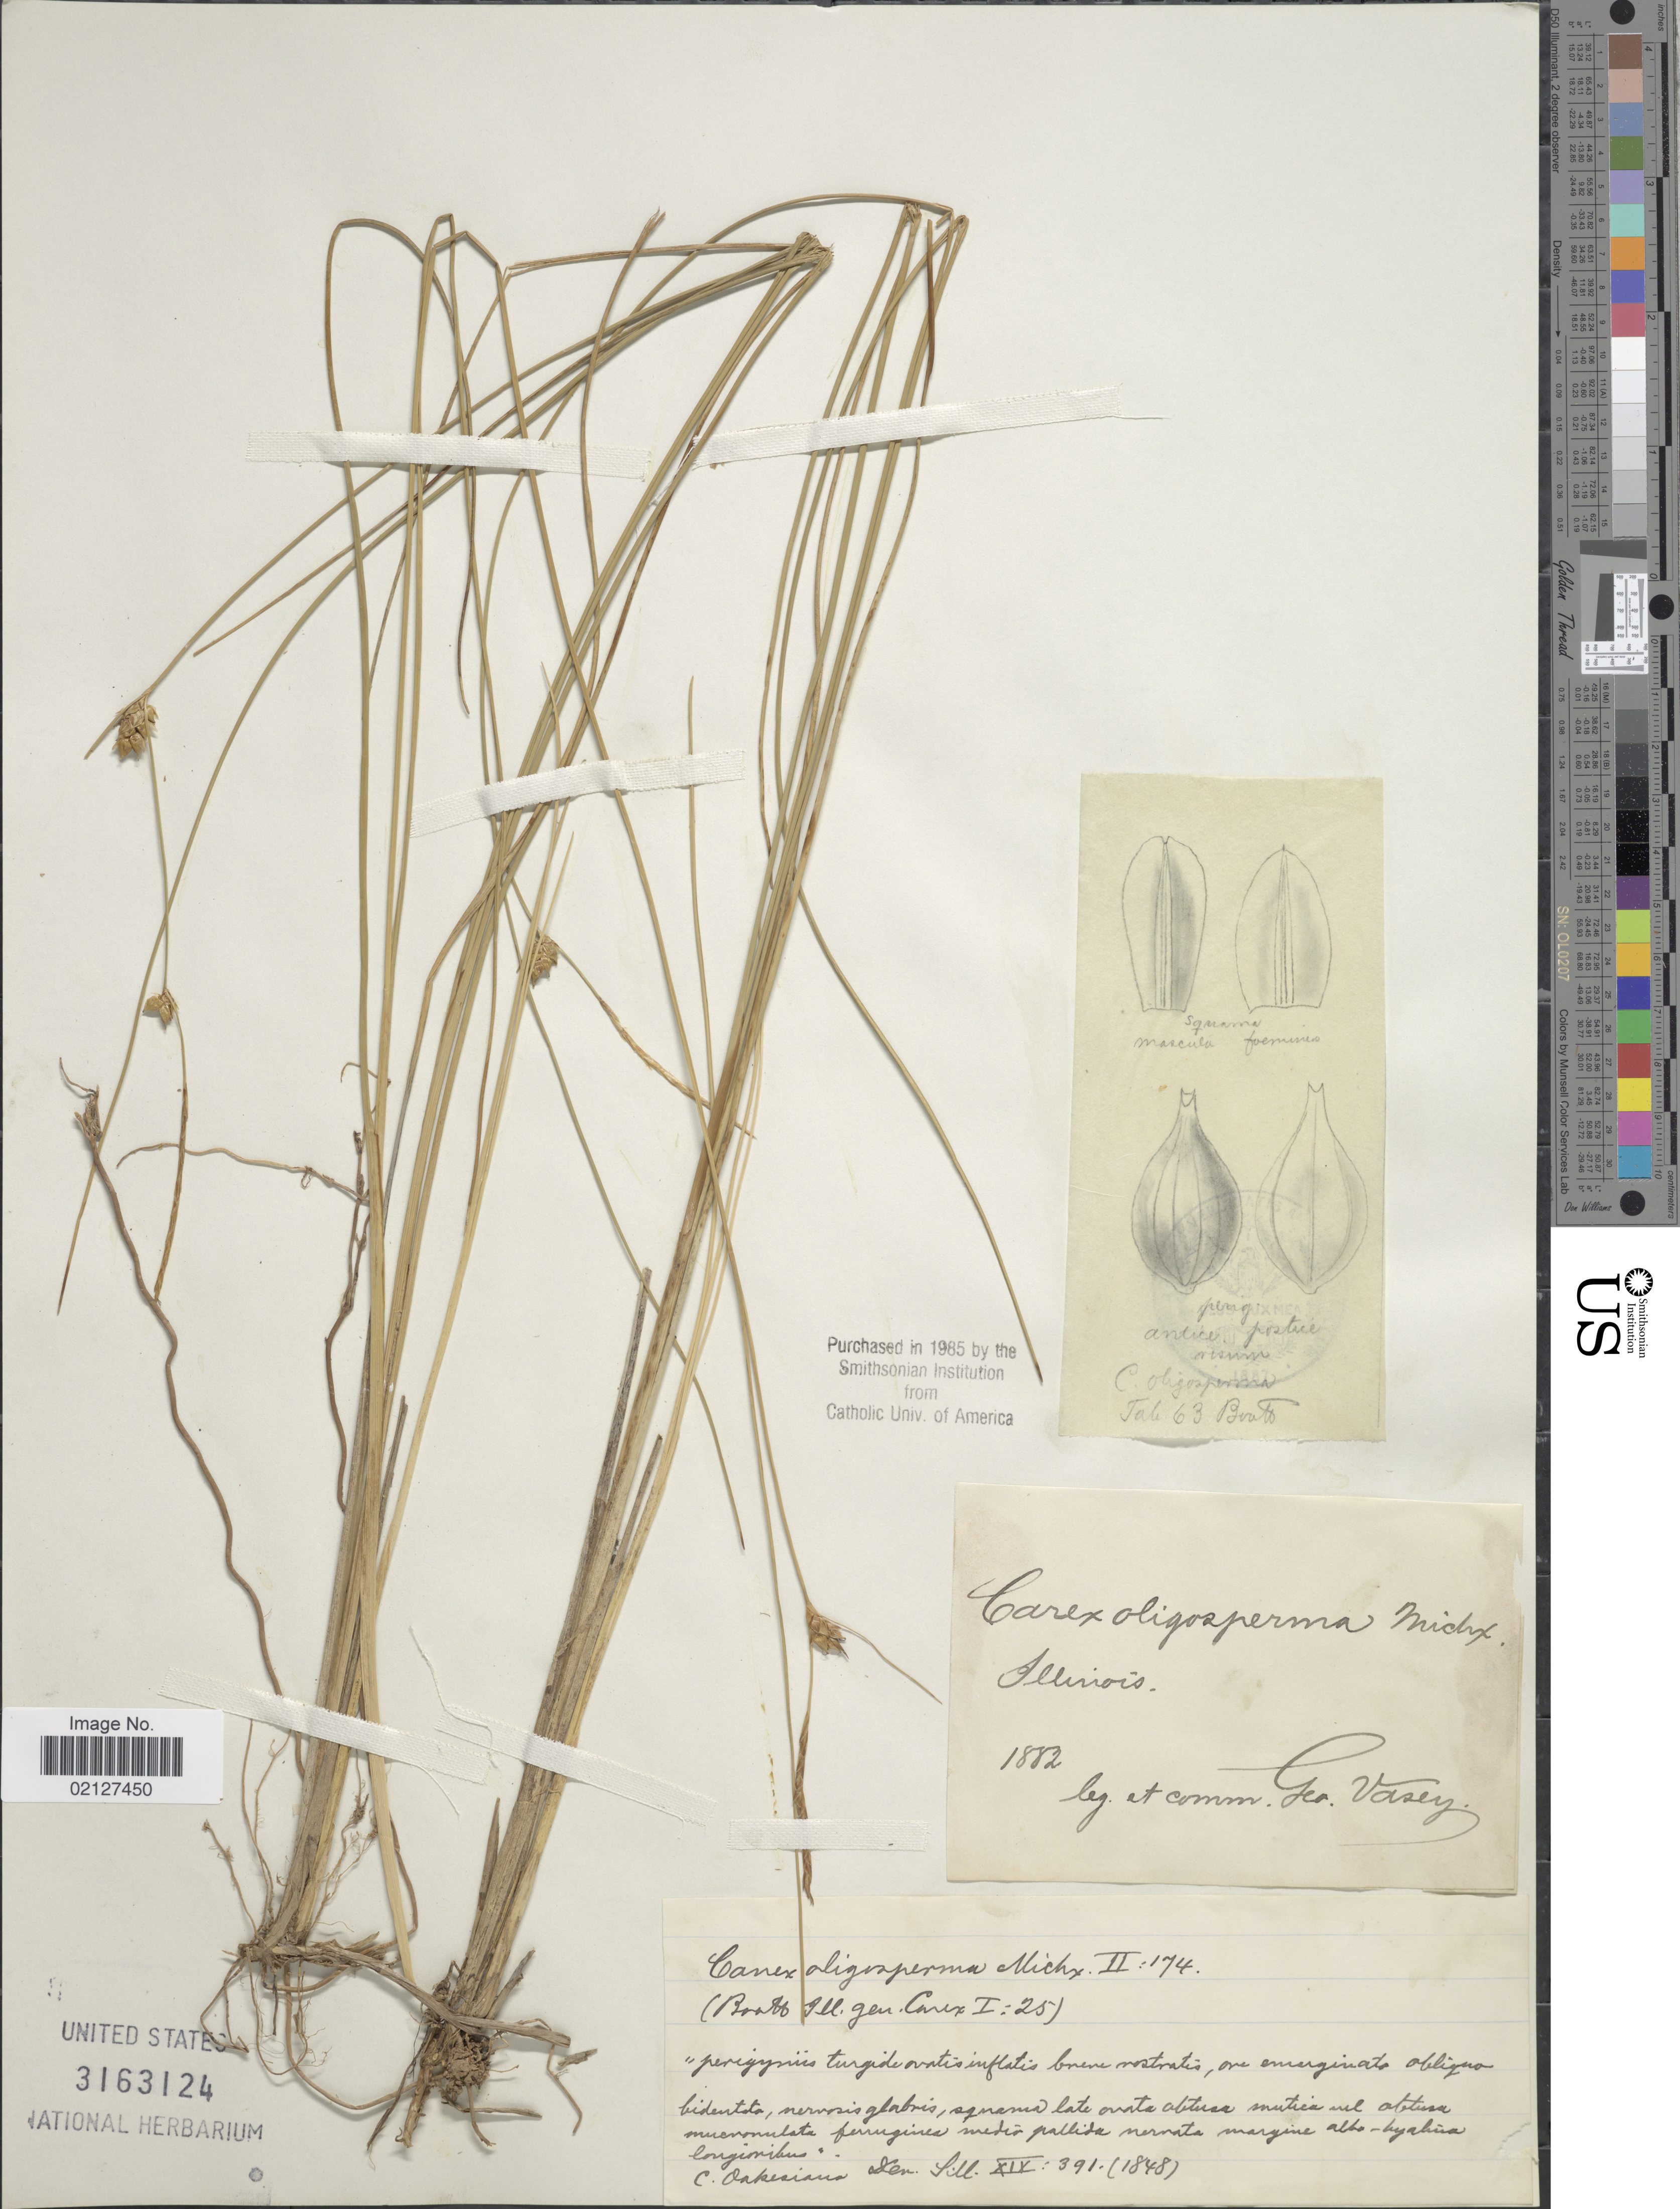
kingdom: Plantae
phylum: Tracheophyta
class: Liliopsida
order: Poales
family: Cyperaceae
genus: Carex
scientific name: Carex oligosperma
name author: Michx.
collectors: G. Vasey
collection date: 1882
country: United States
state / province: Illinois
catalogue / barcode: US 3163124